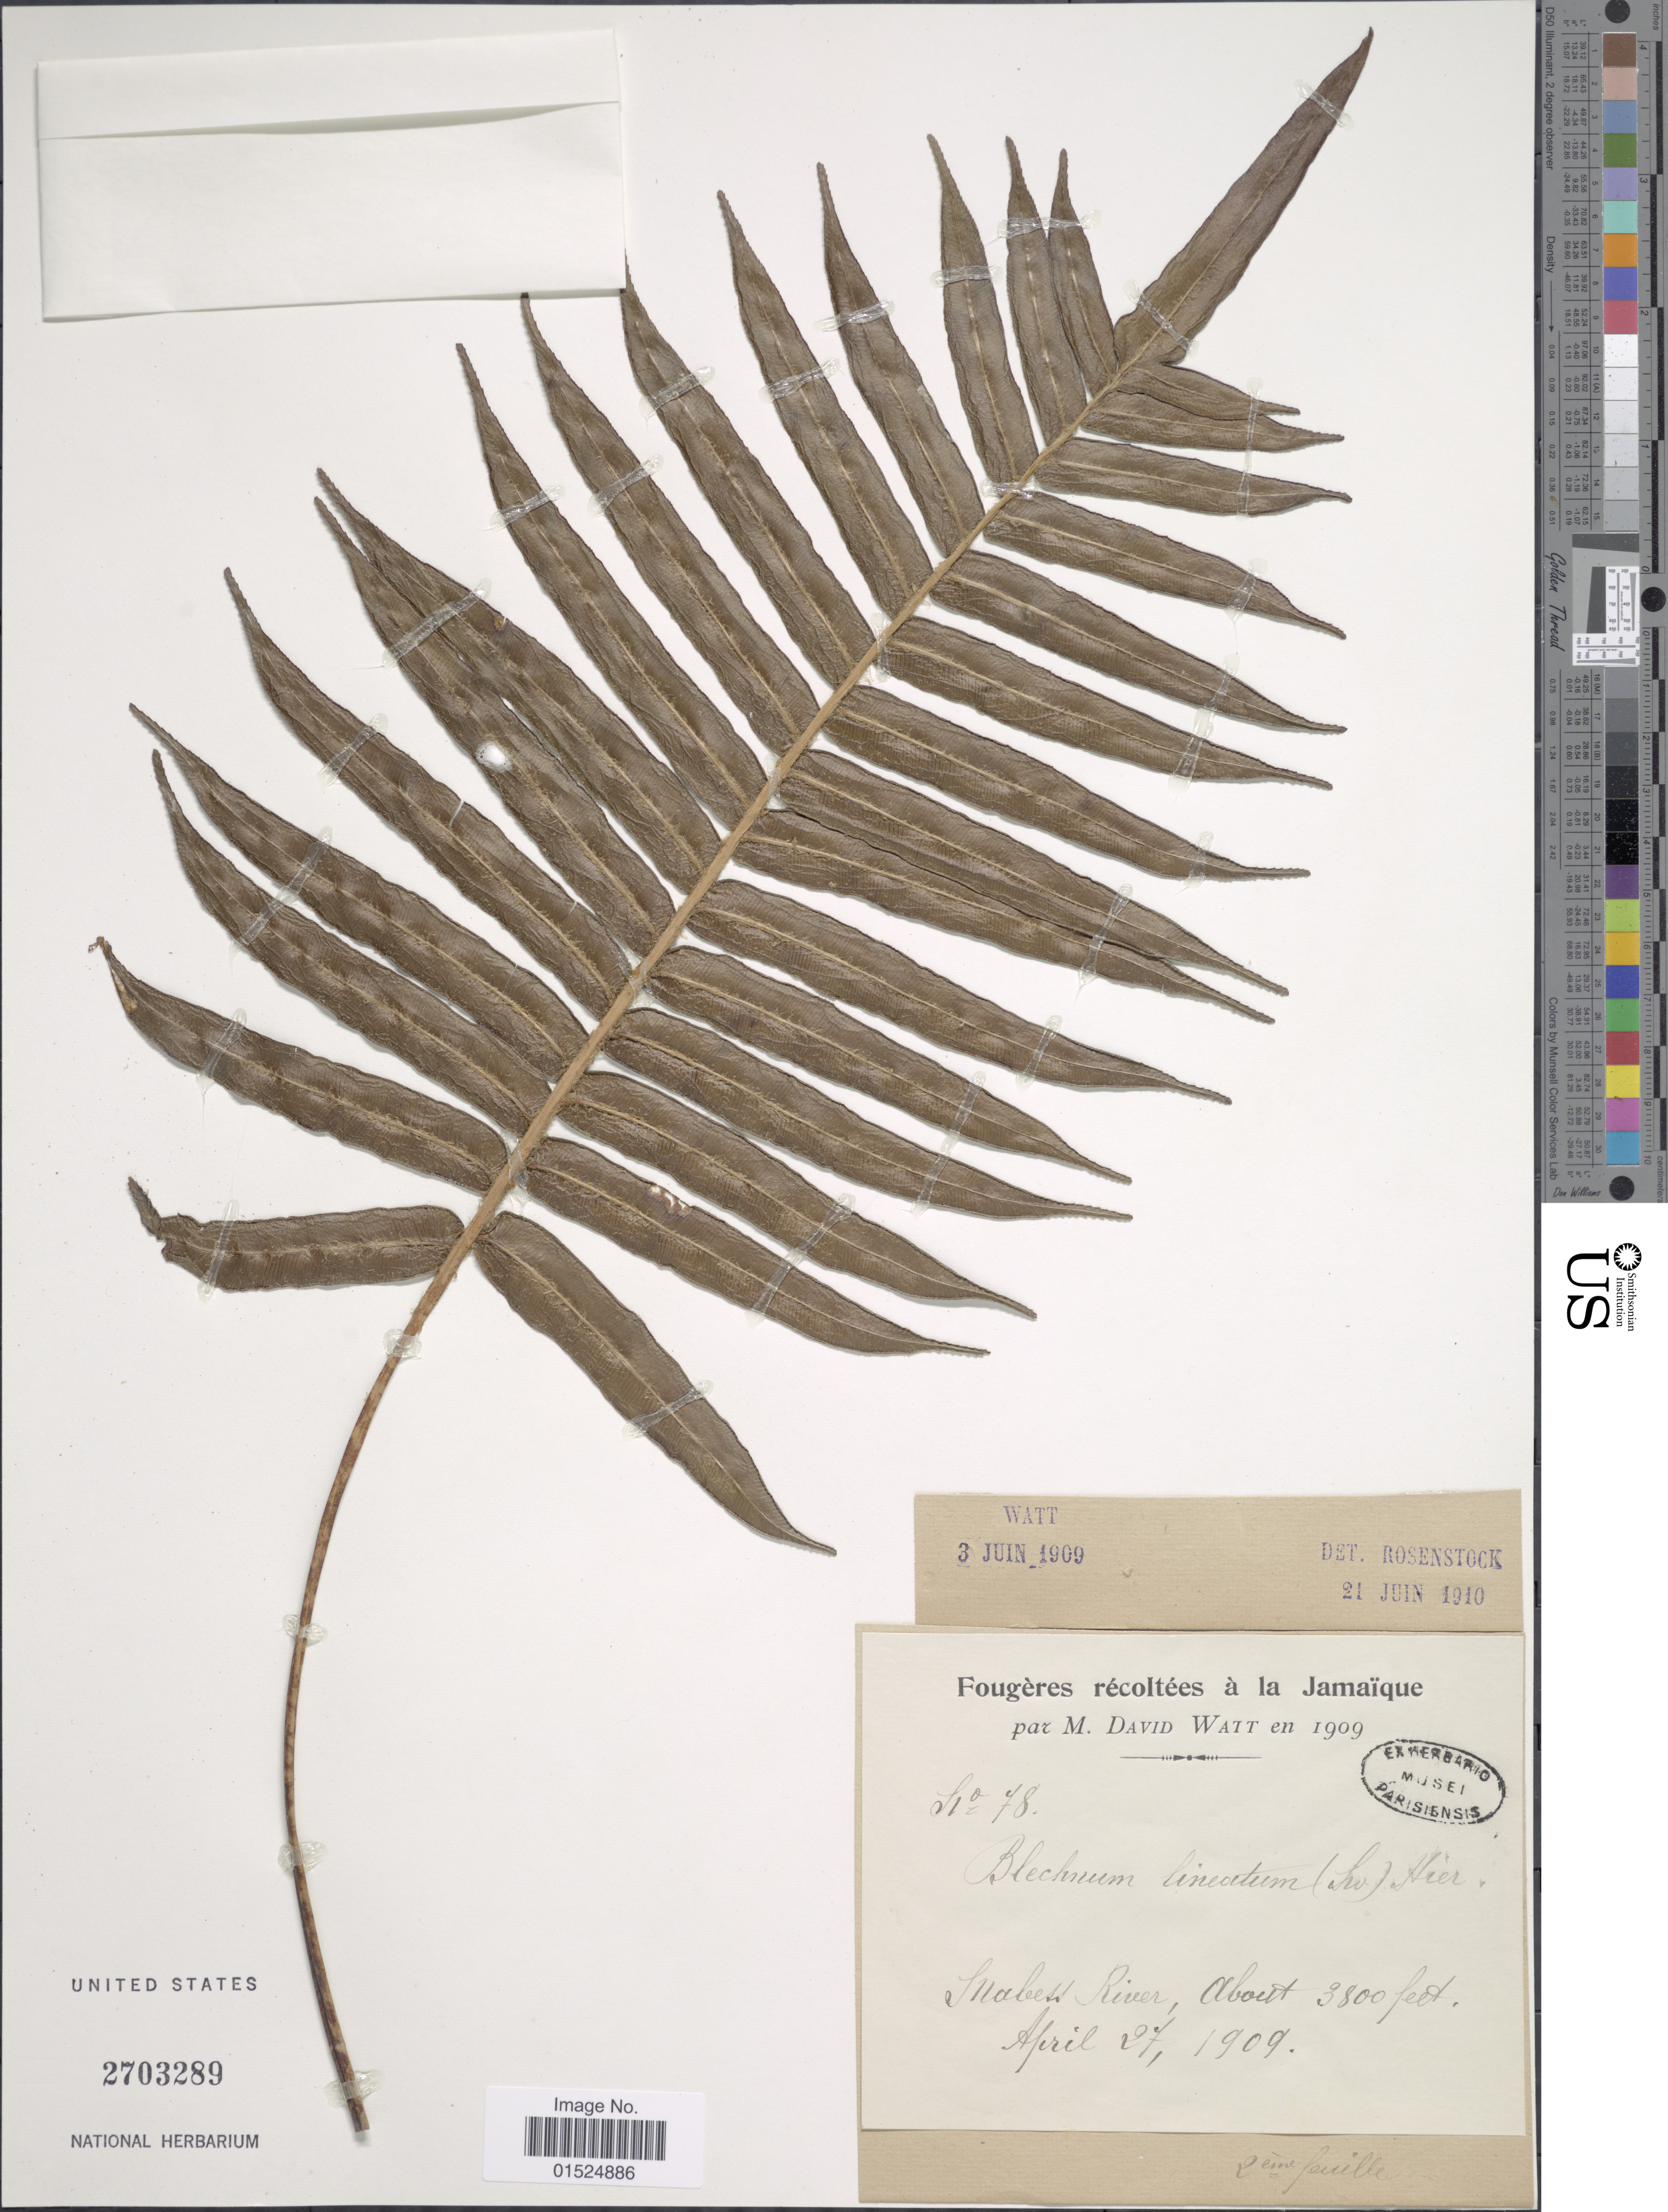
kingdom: Plantae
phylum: Tracheophyta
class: Polypodiopsida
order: Polypodiales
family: Blechnaceae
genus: Blechnum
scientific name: Blechnum lineatum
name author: (Sw.) C. Chr.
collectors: M. Watt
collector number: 78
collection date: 1909-04-27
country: Jamaica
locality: Mabess River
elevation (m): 1158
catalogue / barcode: US 2703289